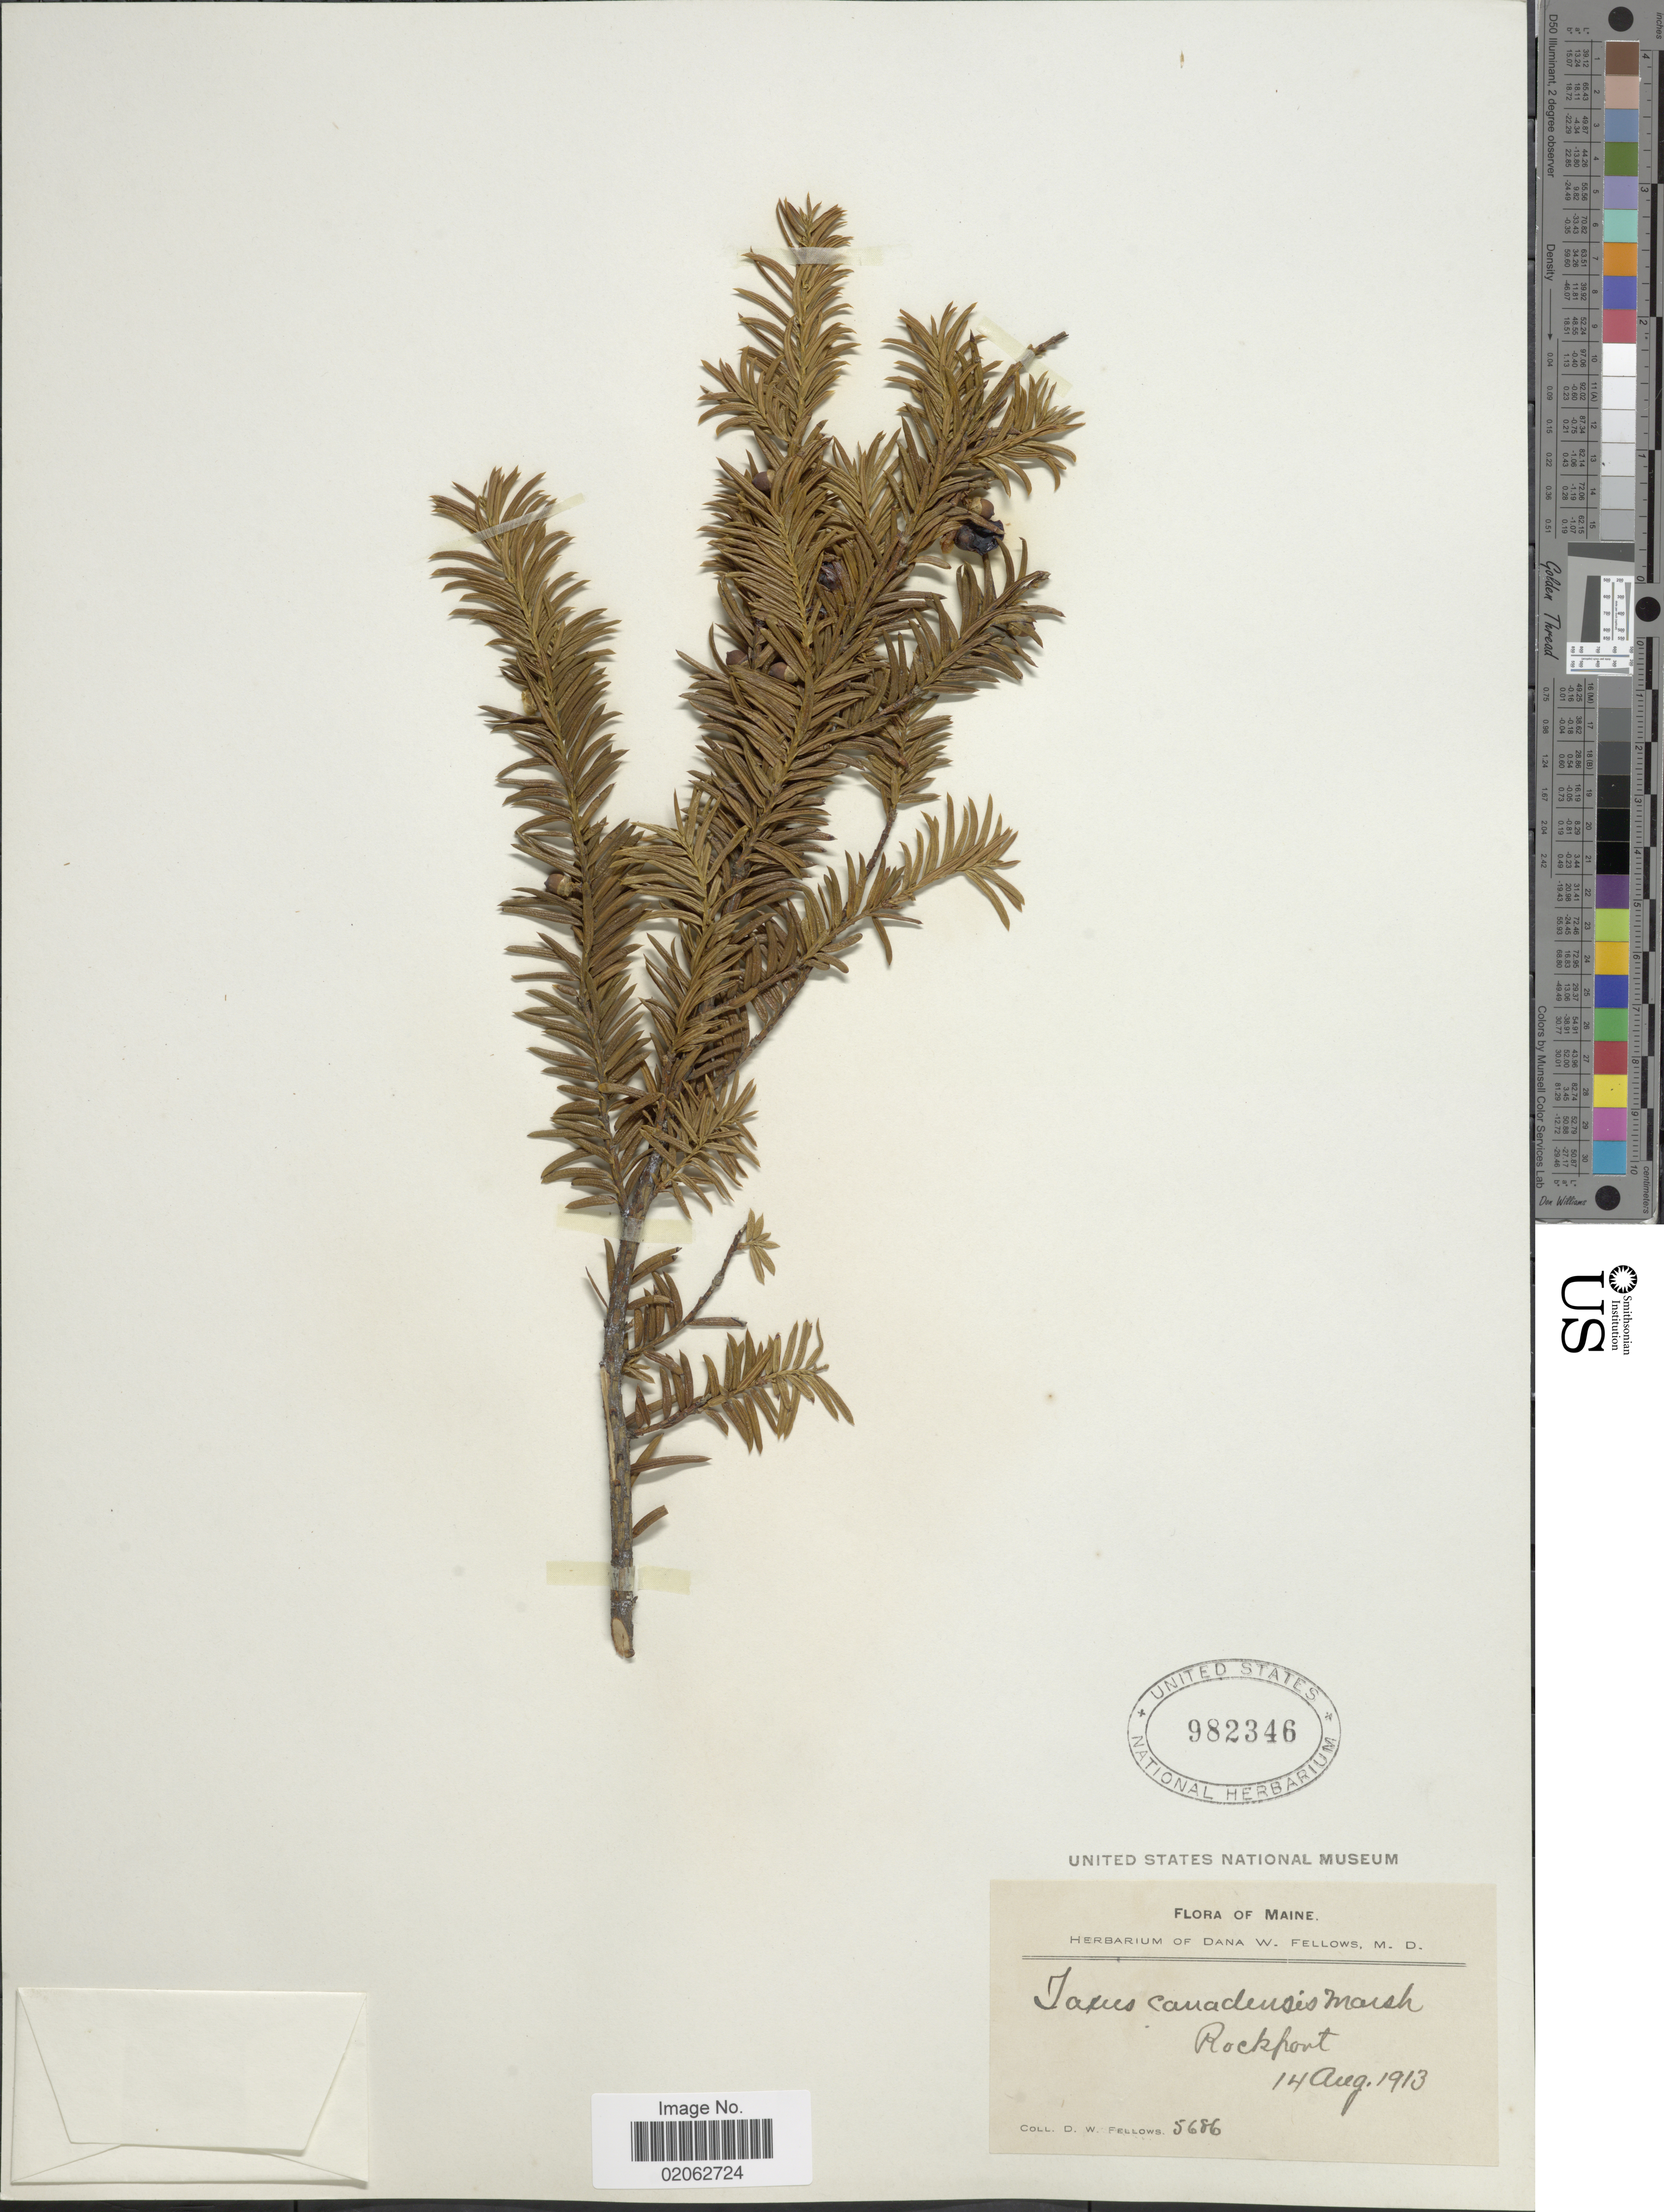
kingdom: Plantae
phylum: Tracheophyta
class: Pinopsida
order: Pinales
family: Taxaceae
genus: Taxus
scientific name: Taxus canadensis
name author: Marshall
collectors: D. W. Fellows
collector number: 5686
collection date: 1913-08-14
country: United States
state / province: Maine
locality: Rockport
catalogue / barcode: US 982346